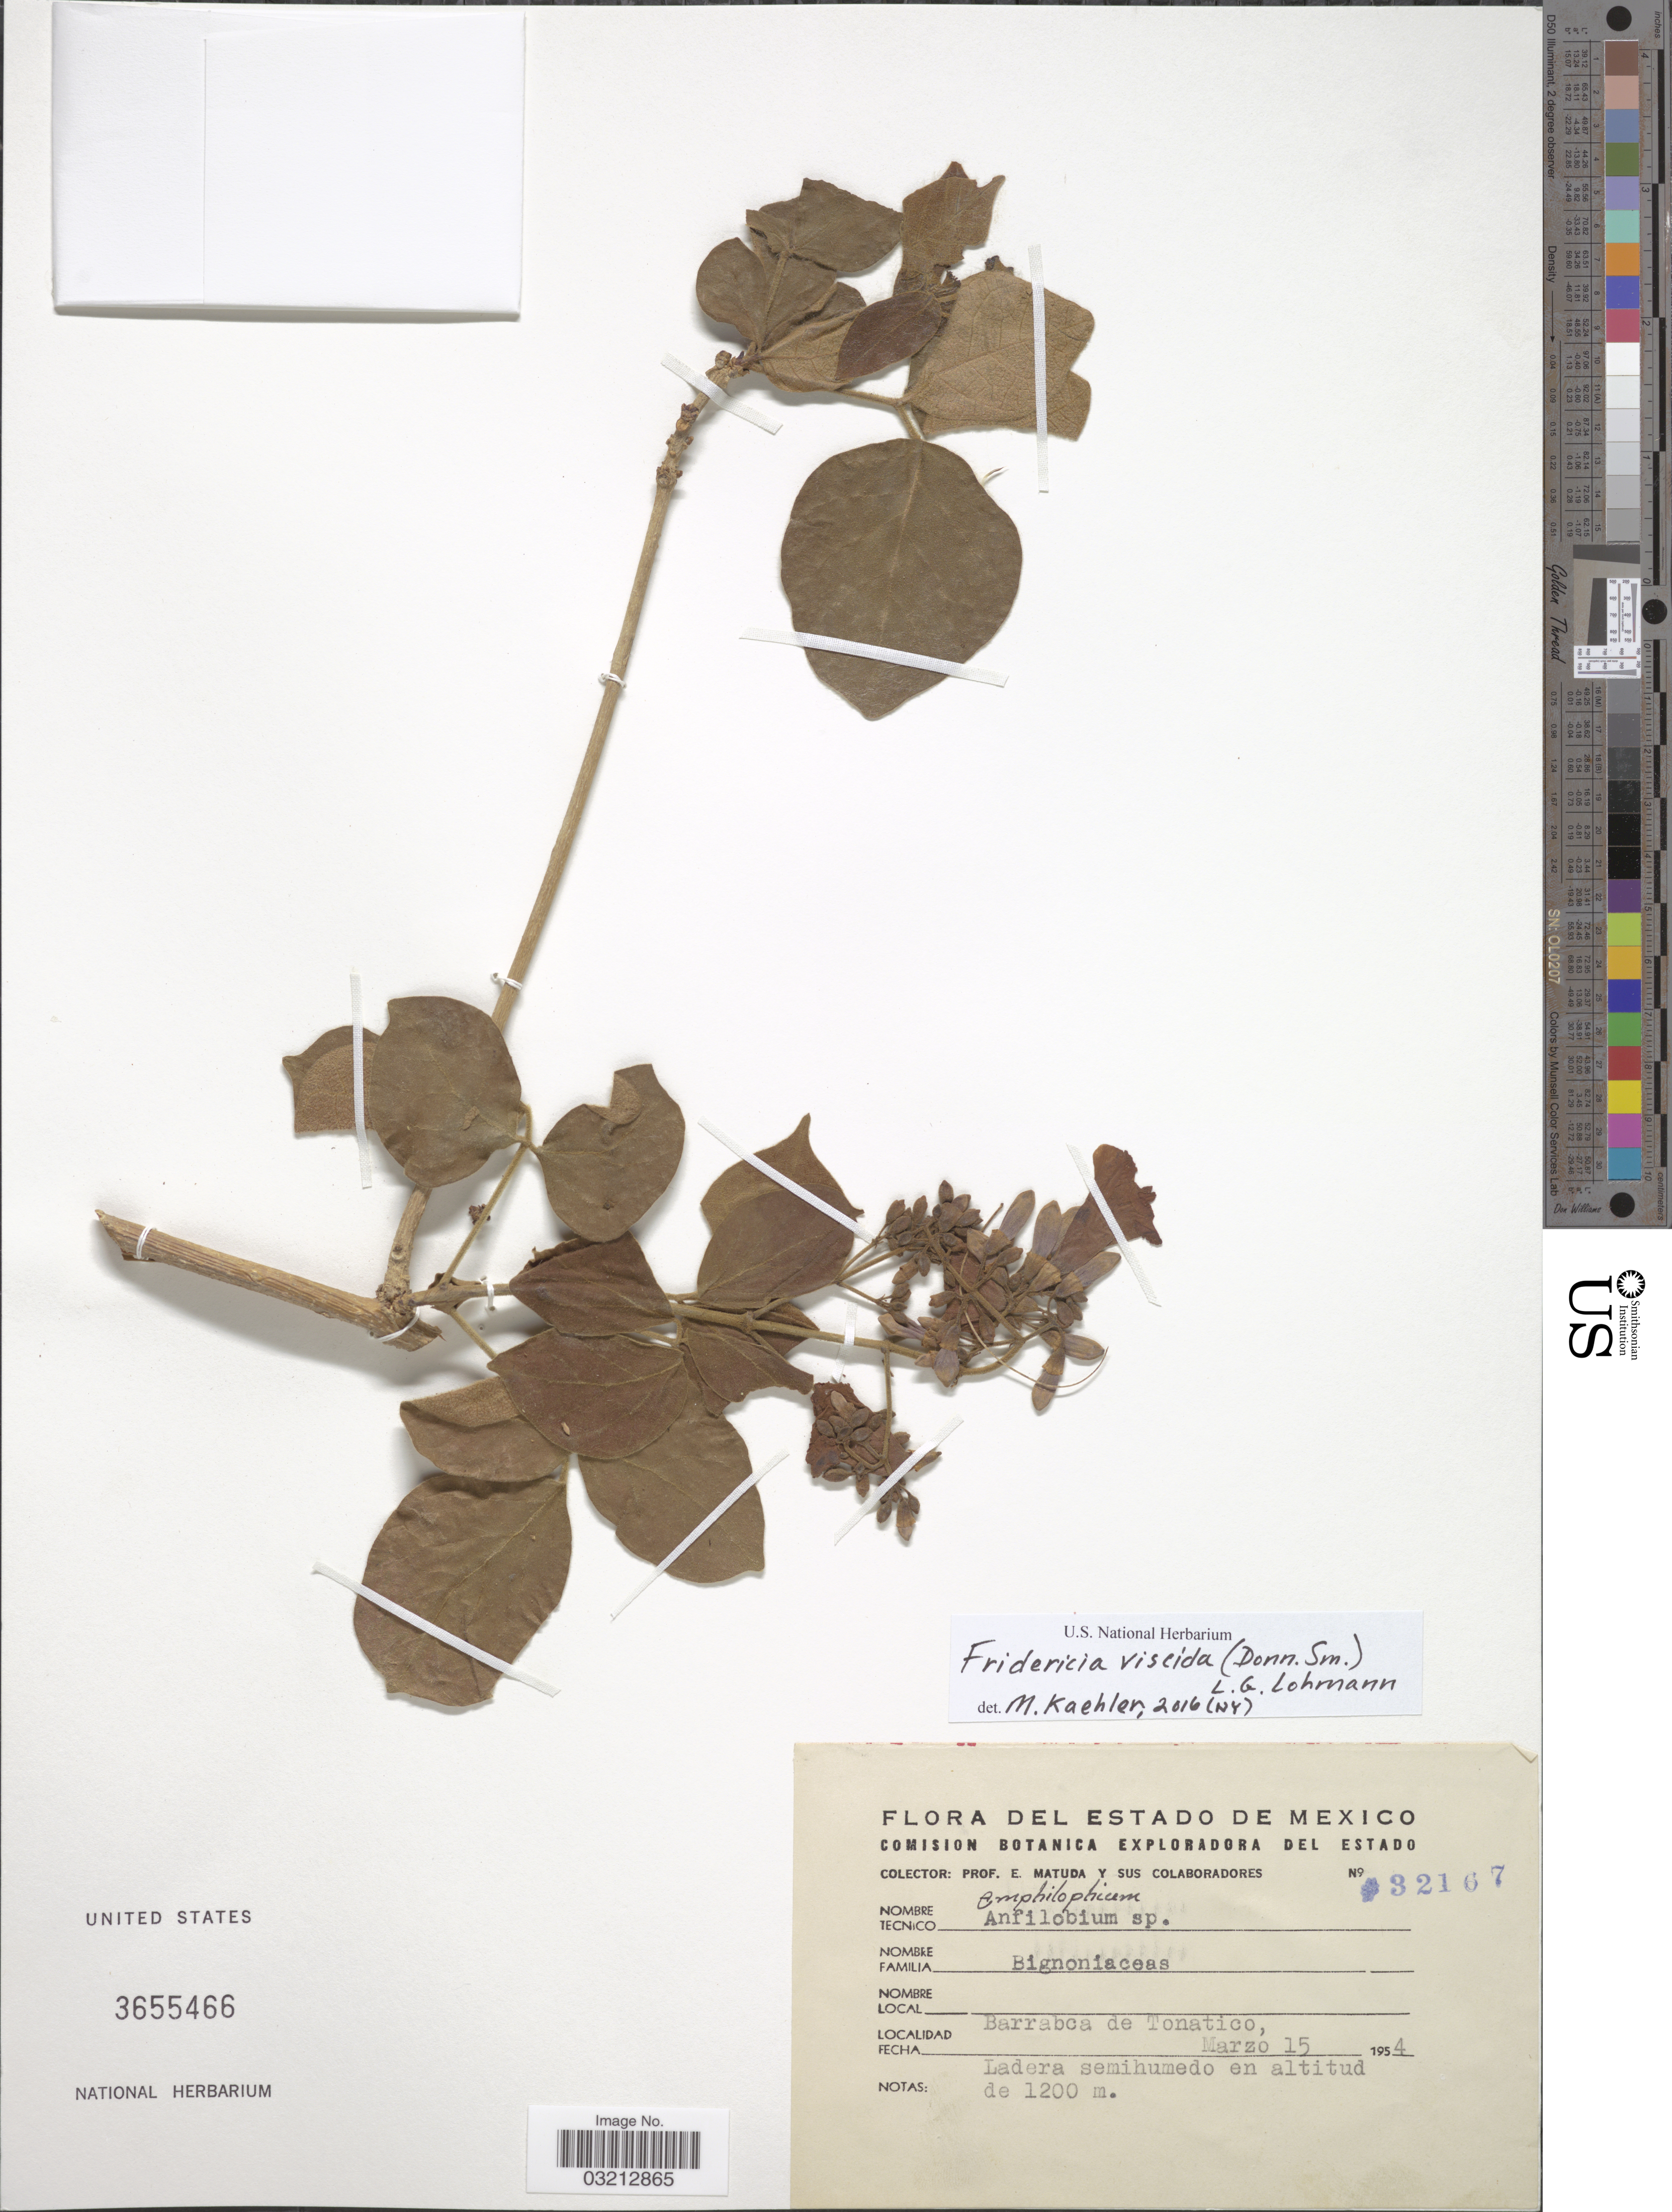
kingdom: Plantae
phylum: Tracheophyta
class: Magnoliopsida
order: Lamiales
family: Bignoniaceae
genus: Fridericia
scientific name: Fridericia viscida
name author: (Donn. Sm.) L.G. Lohmann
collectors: E. Matuda & et al.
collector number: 32167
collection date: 1954-03-15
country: Mexico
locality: Barrabca de Tonatico.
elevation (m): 1200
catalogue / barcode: US 3655466